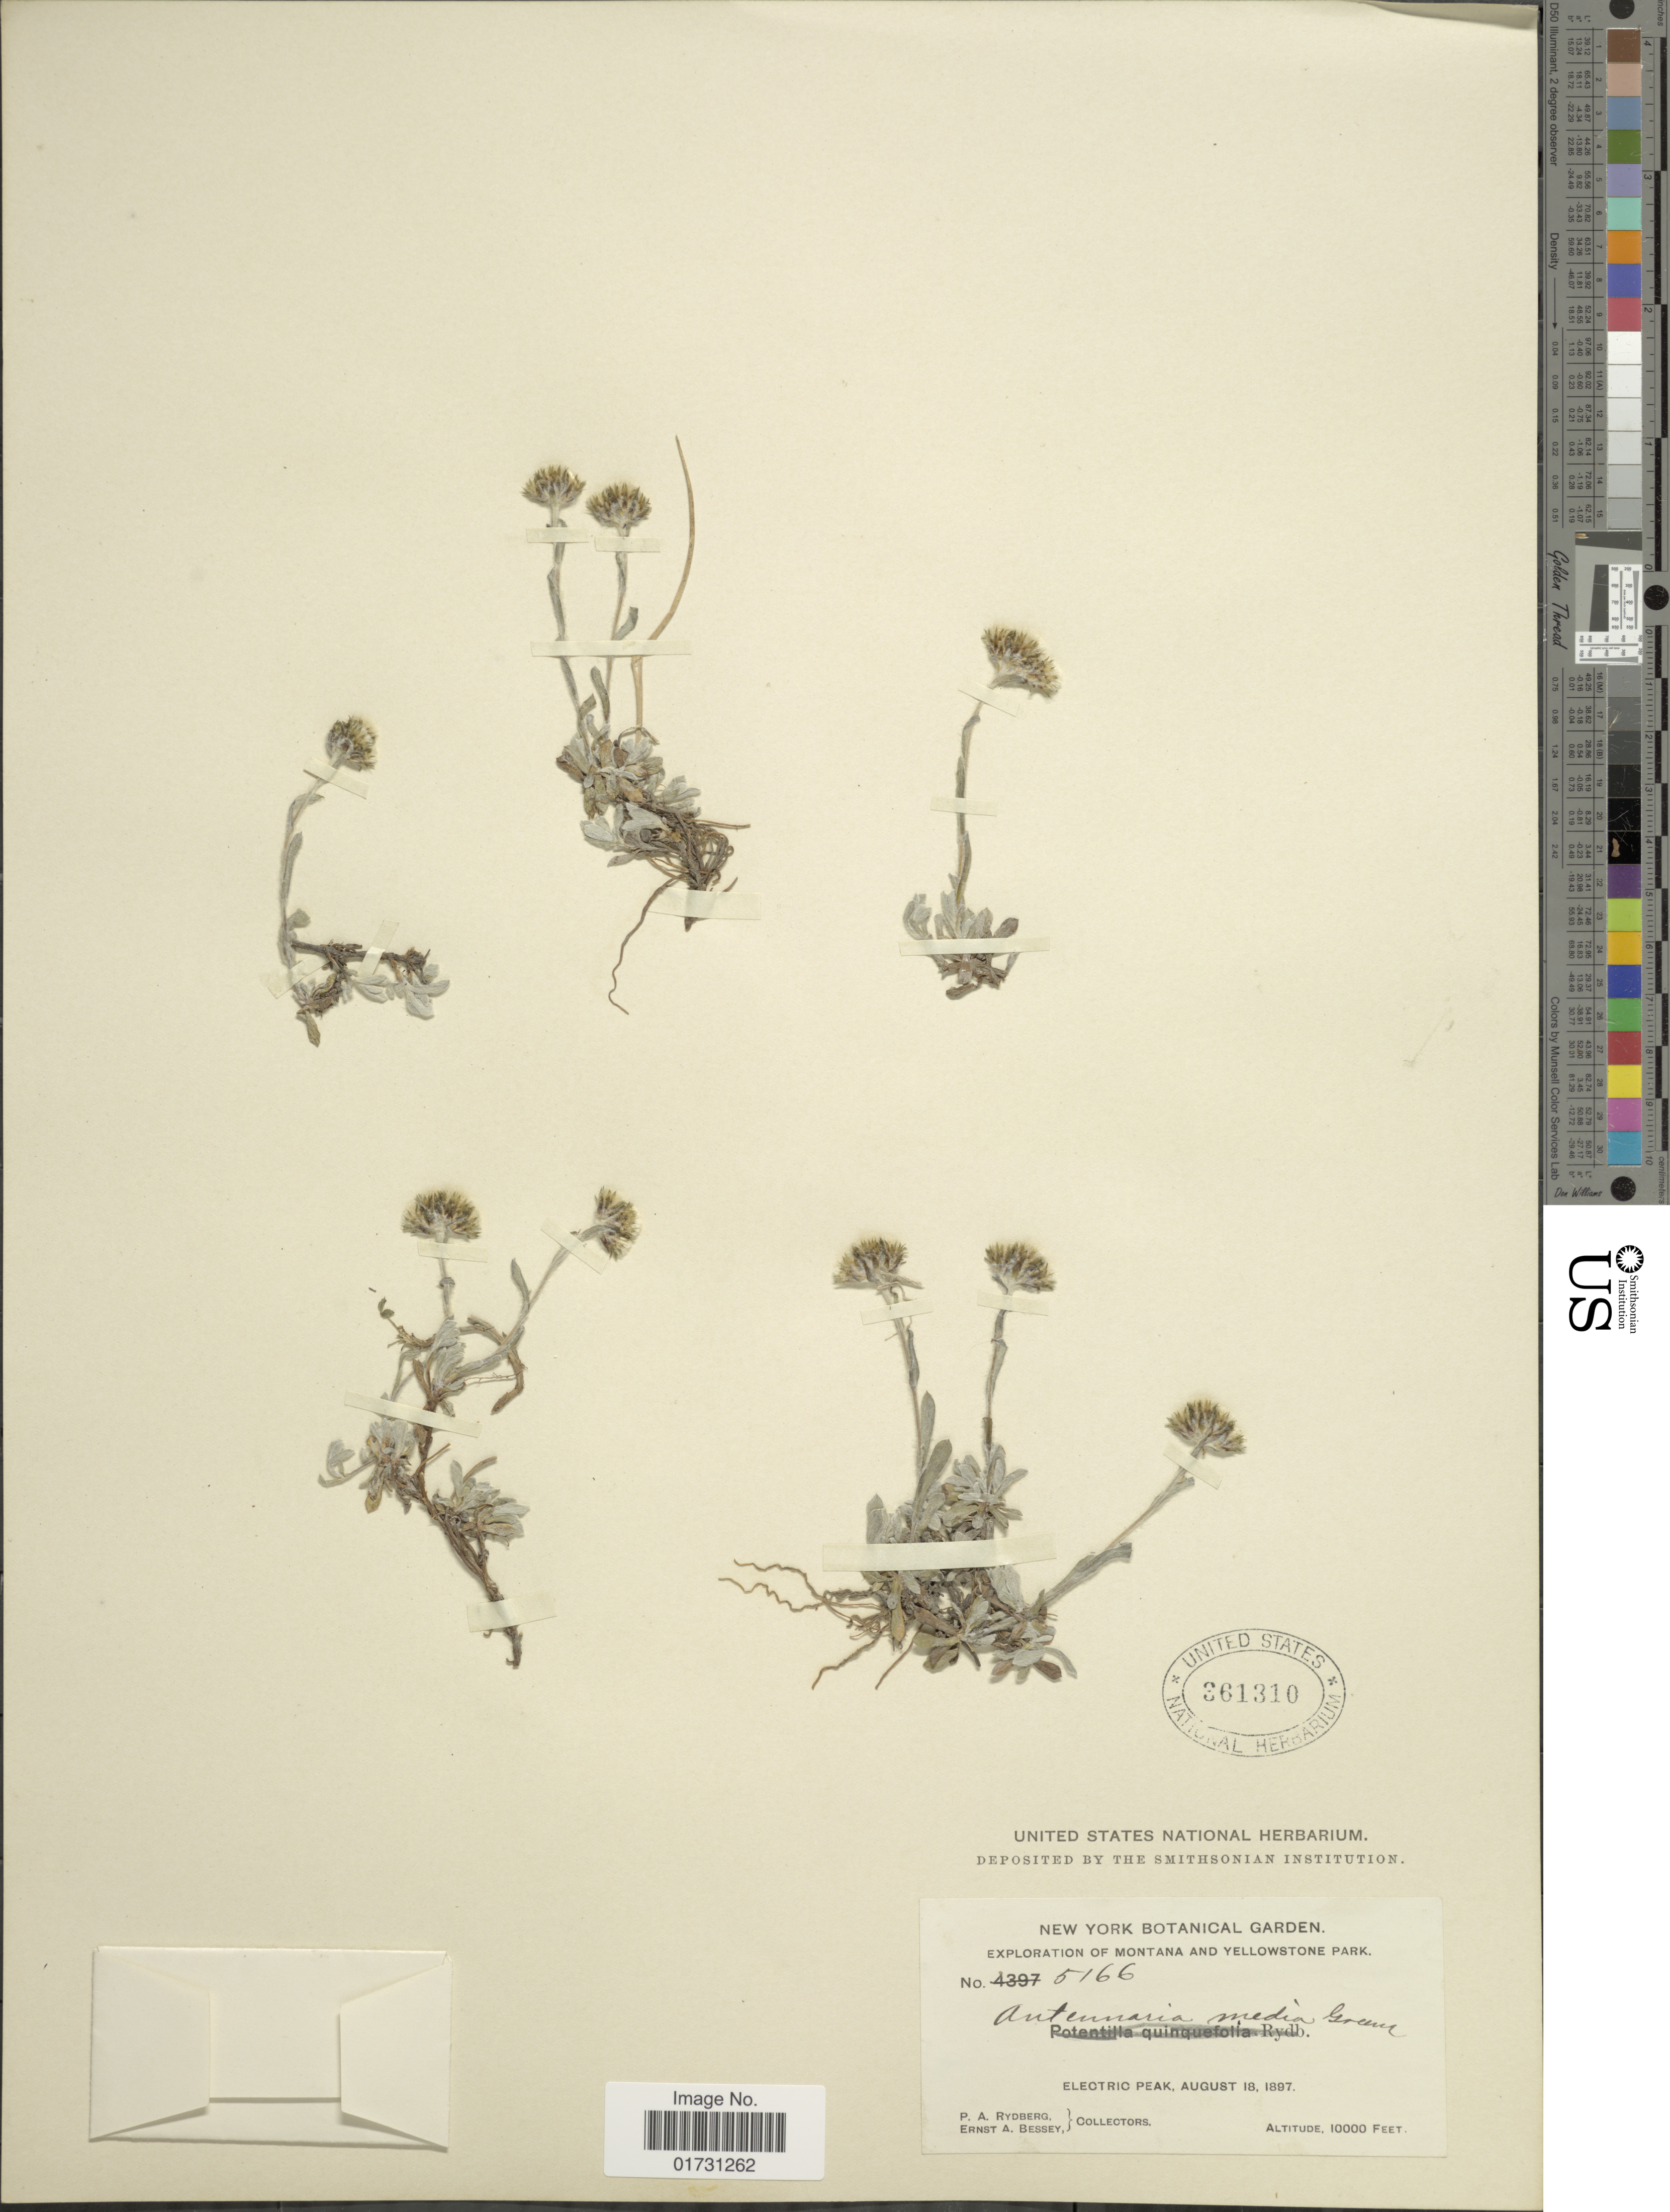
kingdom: Plantae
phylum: Tracheophyta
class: Magnoliopsida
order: Asterales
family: Asteraceae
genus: Antennaria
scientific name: Antennaria media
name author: Greene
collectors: P. A. Rydberg & E. A. Bessey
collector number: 5166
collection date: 1897-08-18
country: United States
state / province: Montana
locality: Montana and Yellowstone Park, Electric Peak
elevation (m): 3048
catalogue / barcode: US 361310